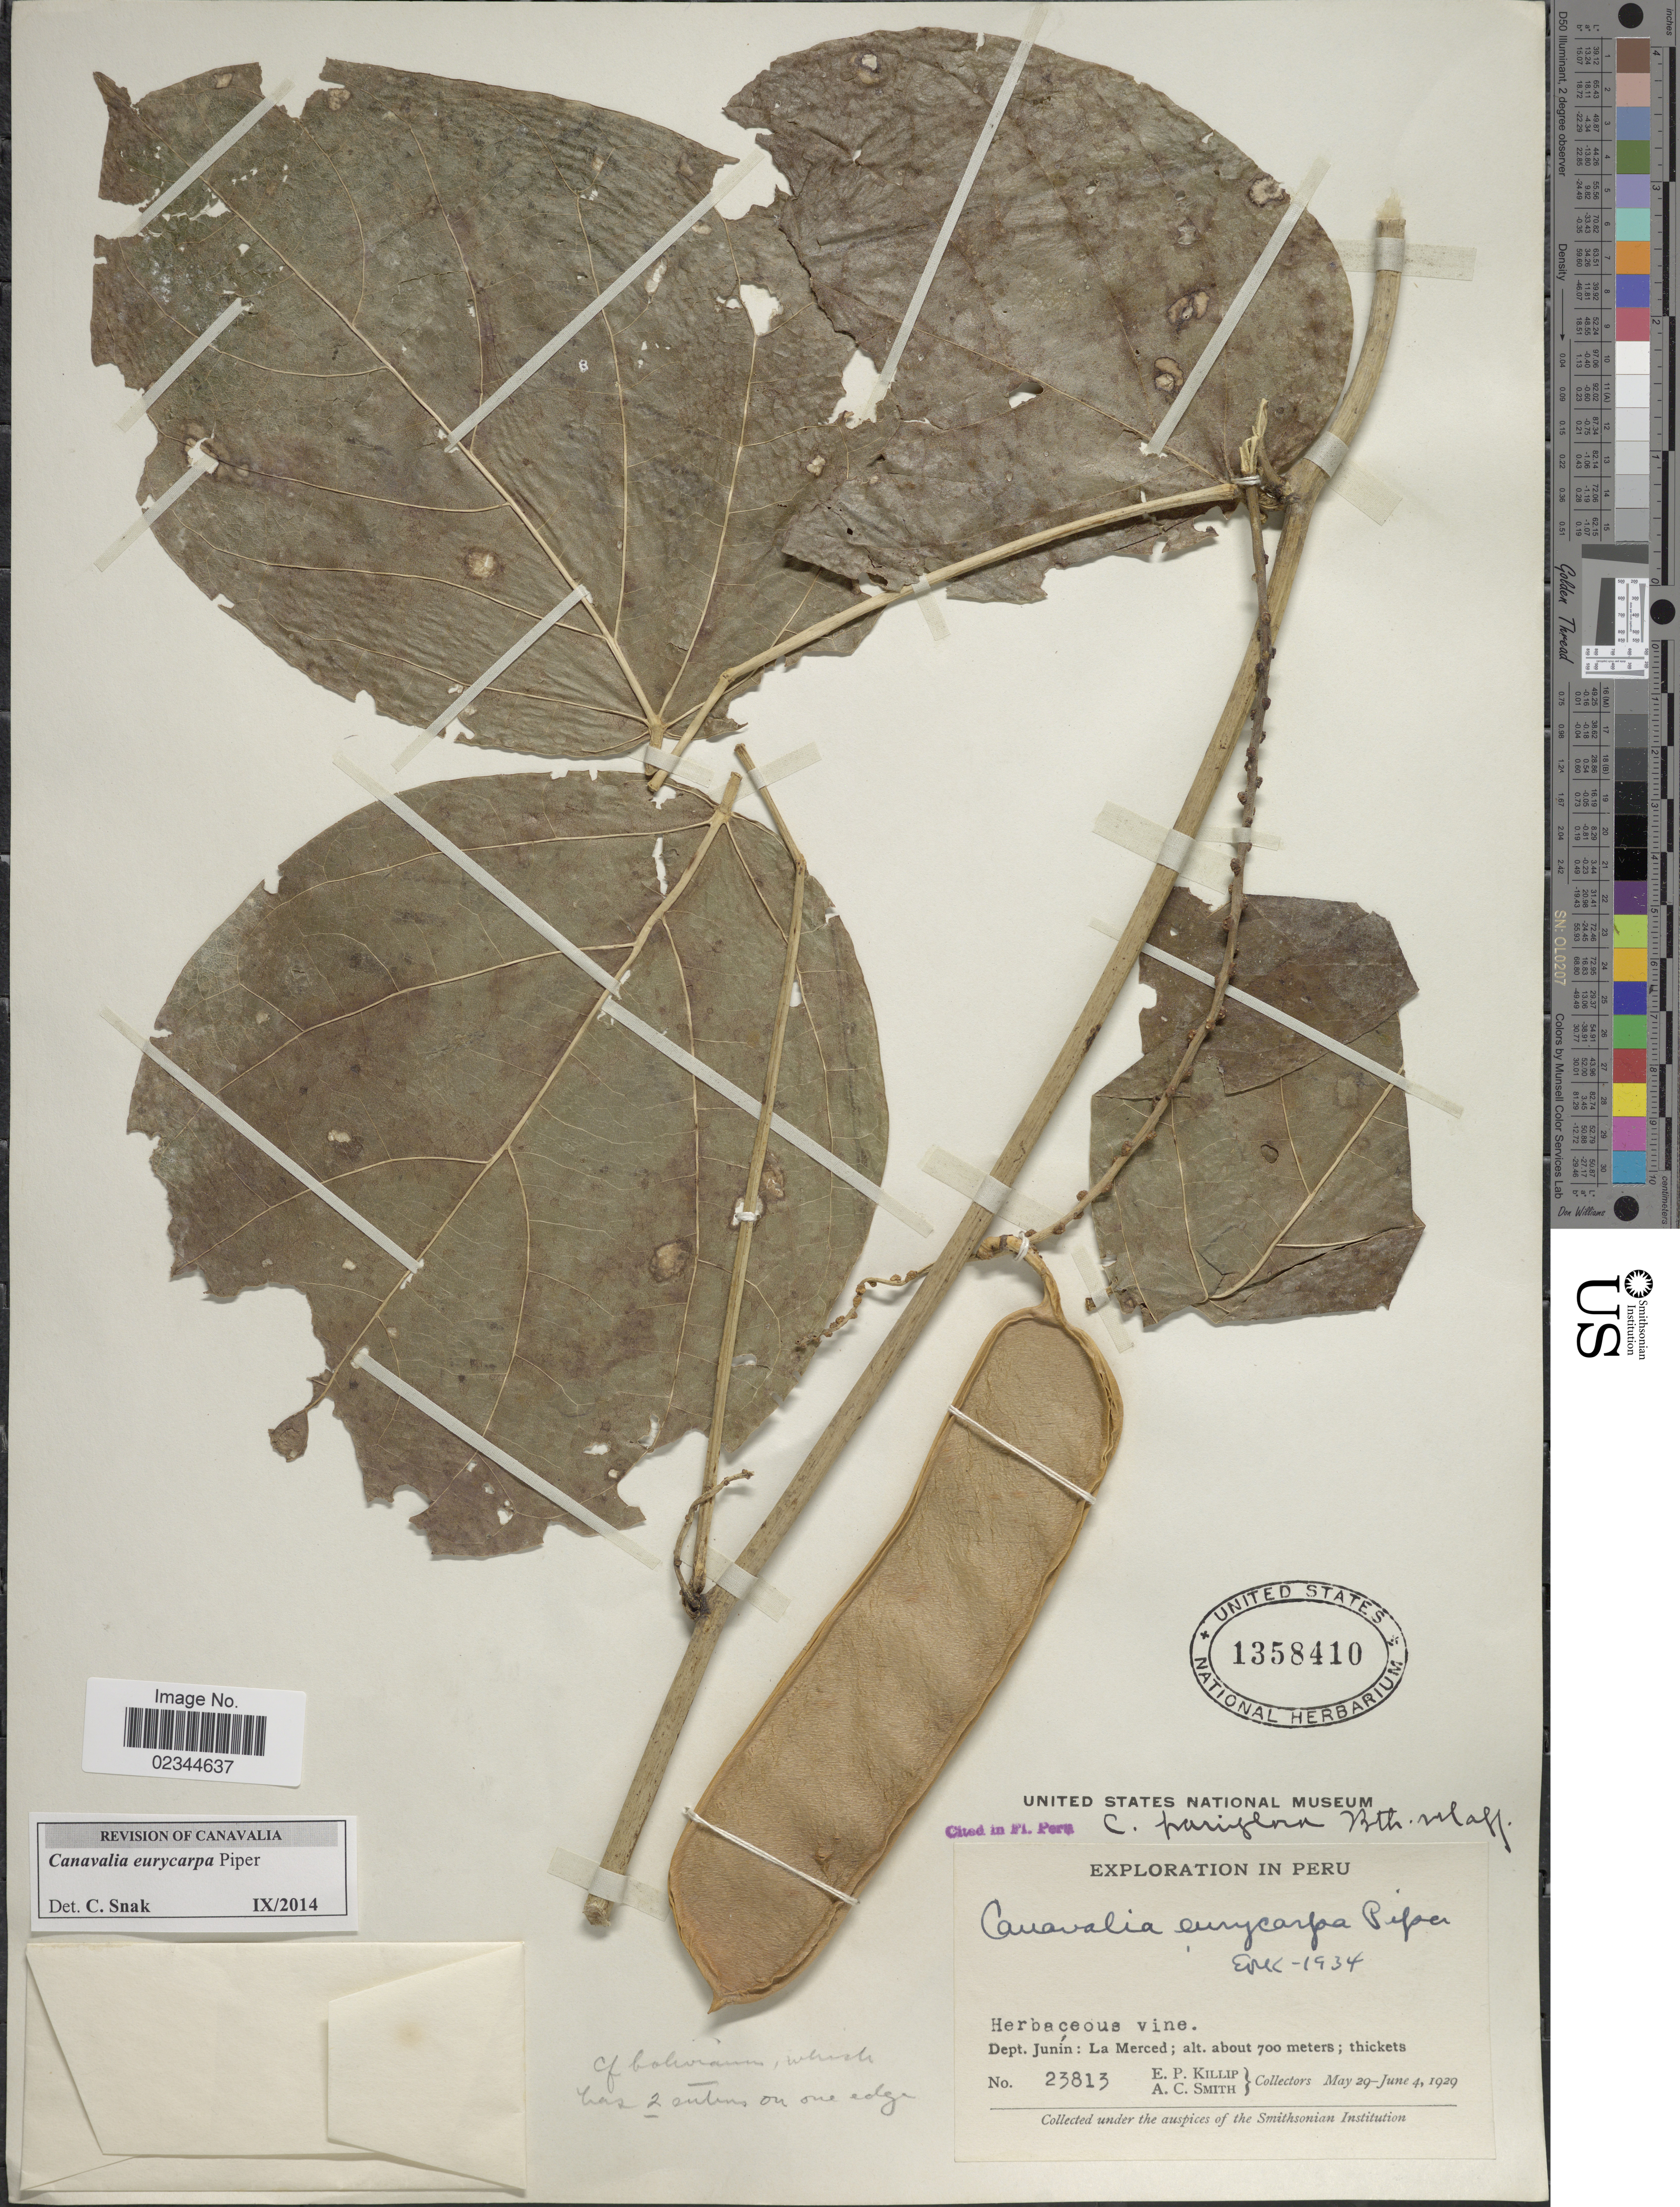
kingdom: Plantae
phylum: Tracheophyta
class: Magnoliopsida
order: Fabales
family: Fabaceae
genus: Canavalia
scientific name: Canavalia eurycarpa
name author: Piper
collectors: E. P. Killip & A. C. Smith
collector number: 23813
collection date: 1929-05-29/1929-06-04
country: Peru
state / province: Junín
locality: La Merced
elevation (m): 700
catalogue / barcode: US 1358410